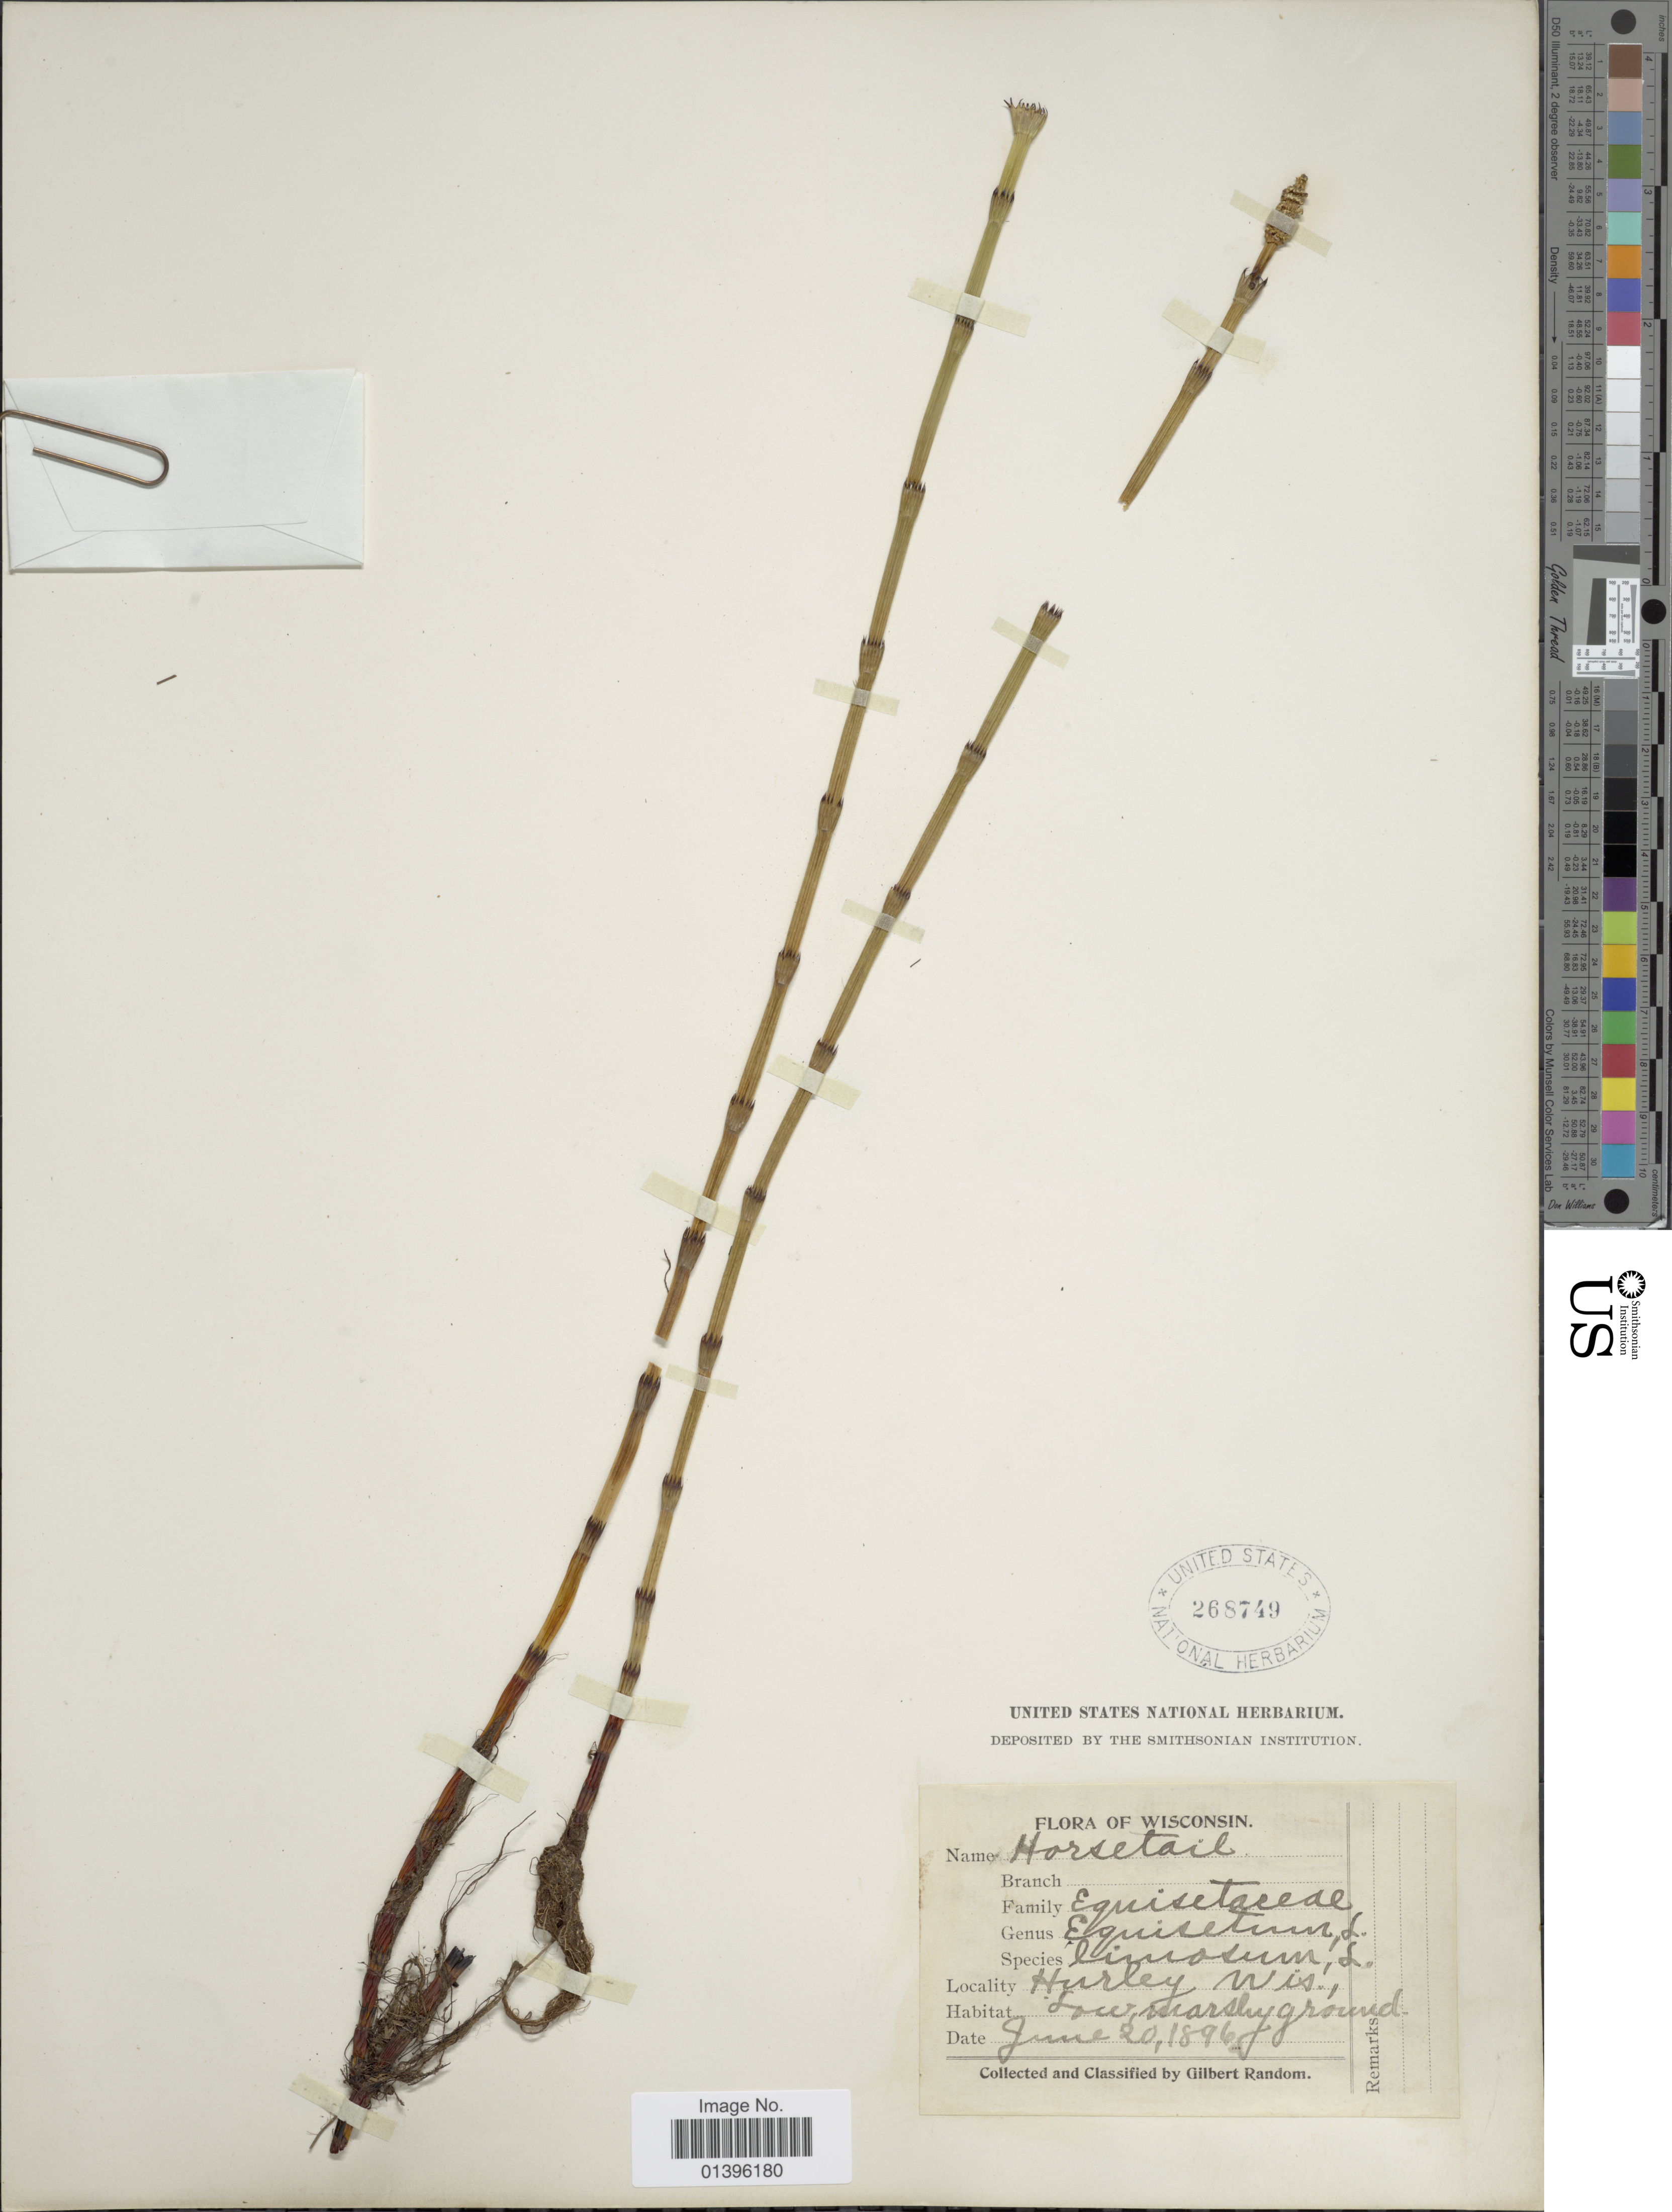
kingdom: Plantae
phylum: Tracheophyta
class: Polypodiopsida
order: Equisetales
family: Equisetaceae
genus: Equisetum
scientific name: Equisetum fluviatile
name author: L.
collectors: G. Random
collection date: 1896-06-20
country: United States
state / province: Wisconsin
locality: Hurley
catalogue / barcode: US 268749